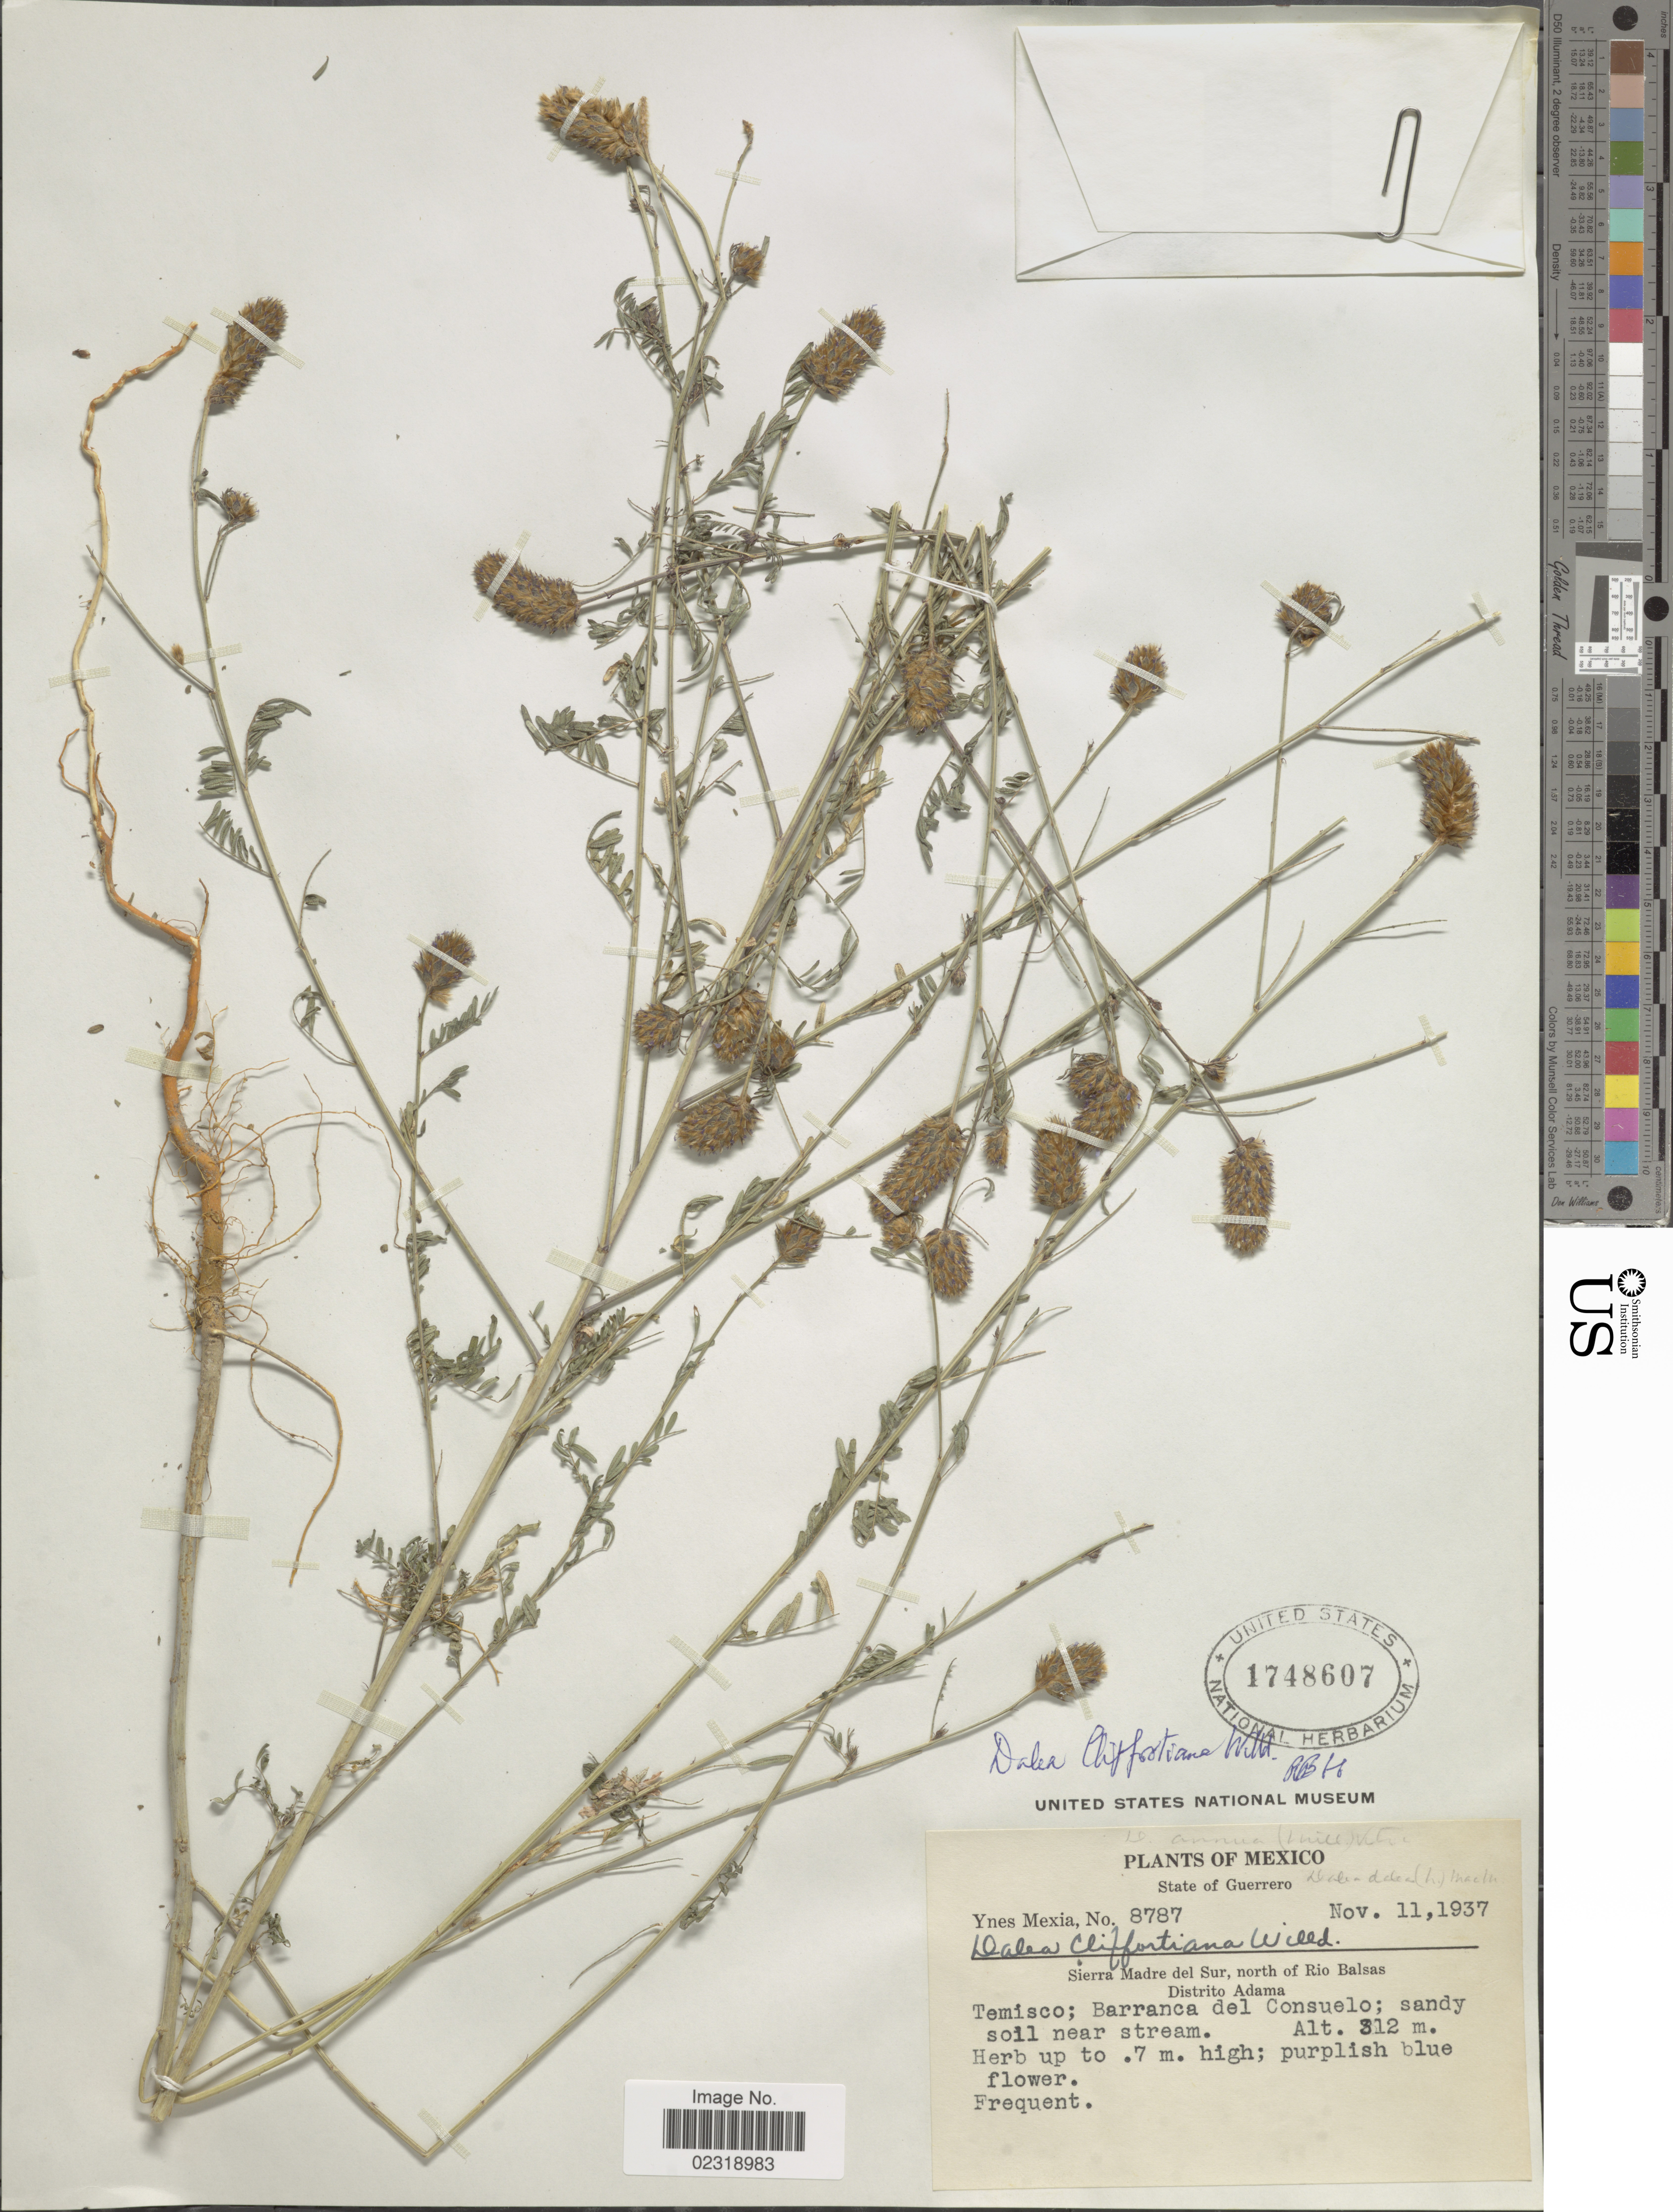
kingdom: Plantae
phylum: Tracheophyta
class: Magnoliopsida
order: Fabales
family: Fabaceae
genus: Dalea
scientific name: Dalea cliffortiana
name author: Willd.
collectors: Y. Mexia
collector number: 8787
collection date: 1937-11-11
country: Mexico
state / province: Guerrero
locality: State of Guerrero, Sierra Madre del sur, north of Rio Balsas, Distrito Adama, temsico: Barranca del Consuelo.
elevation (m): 312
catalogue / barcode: US 1748607